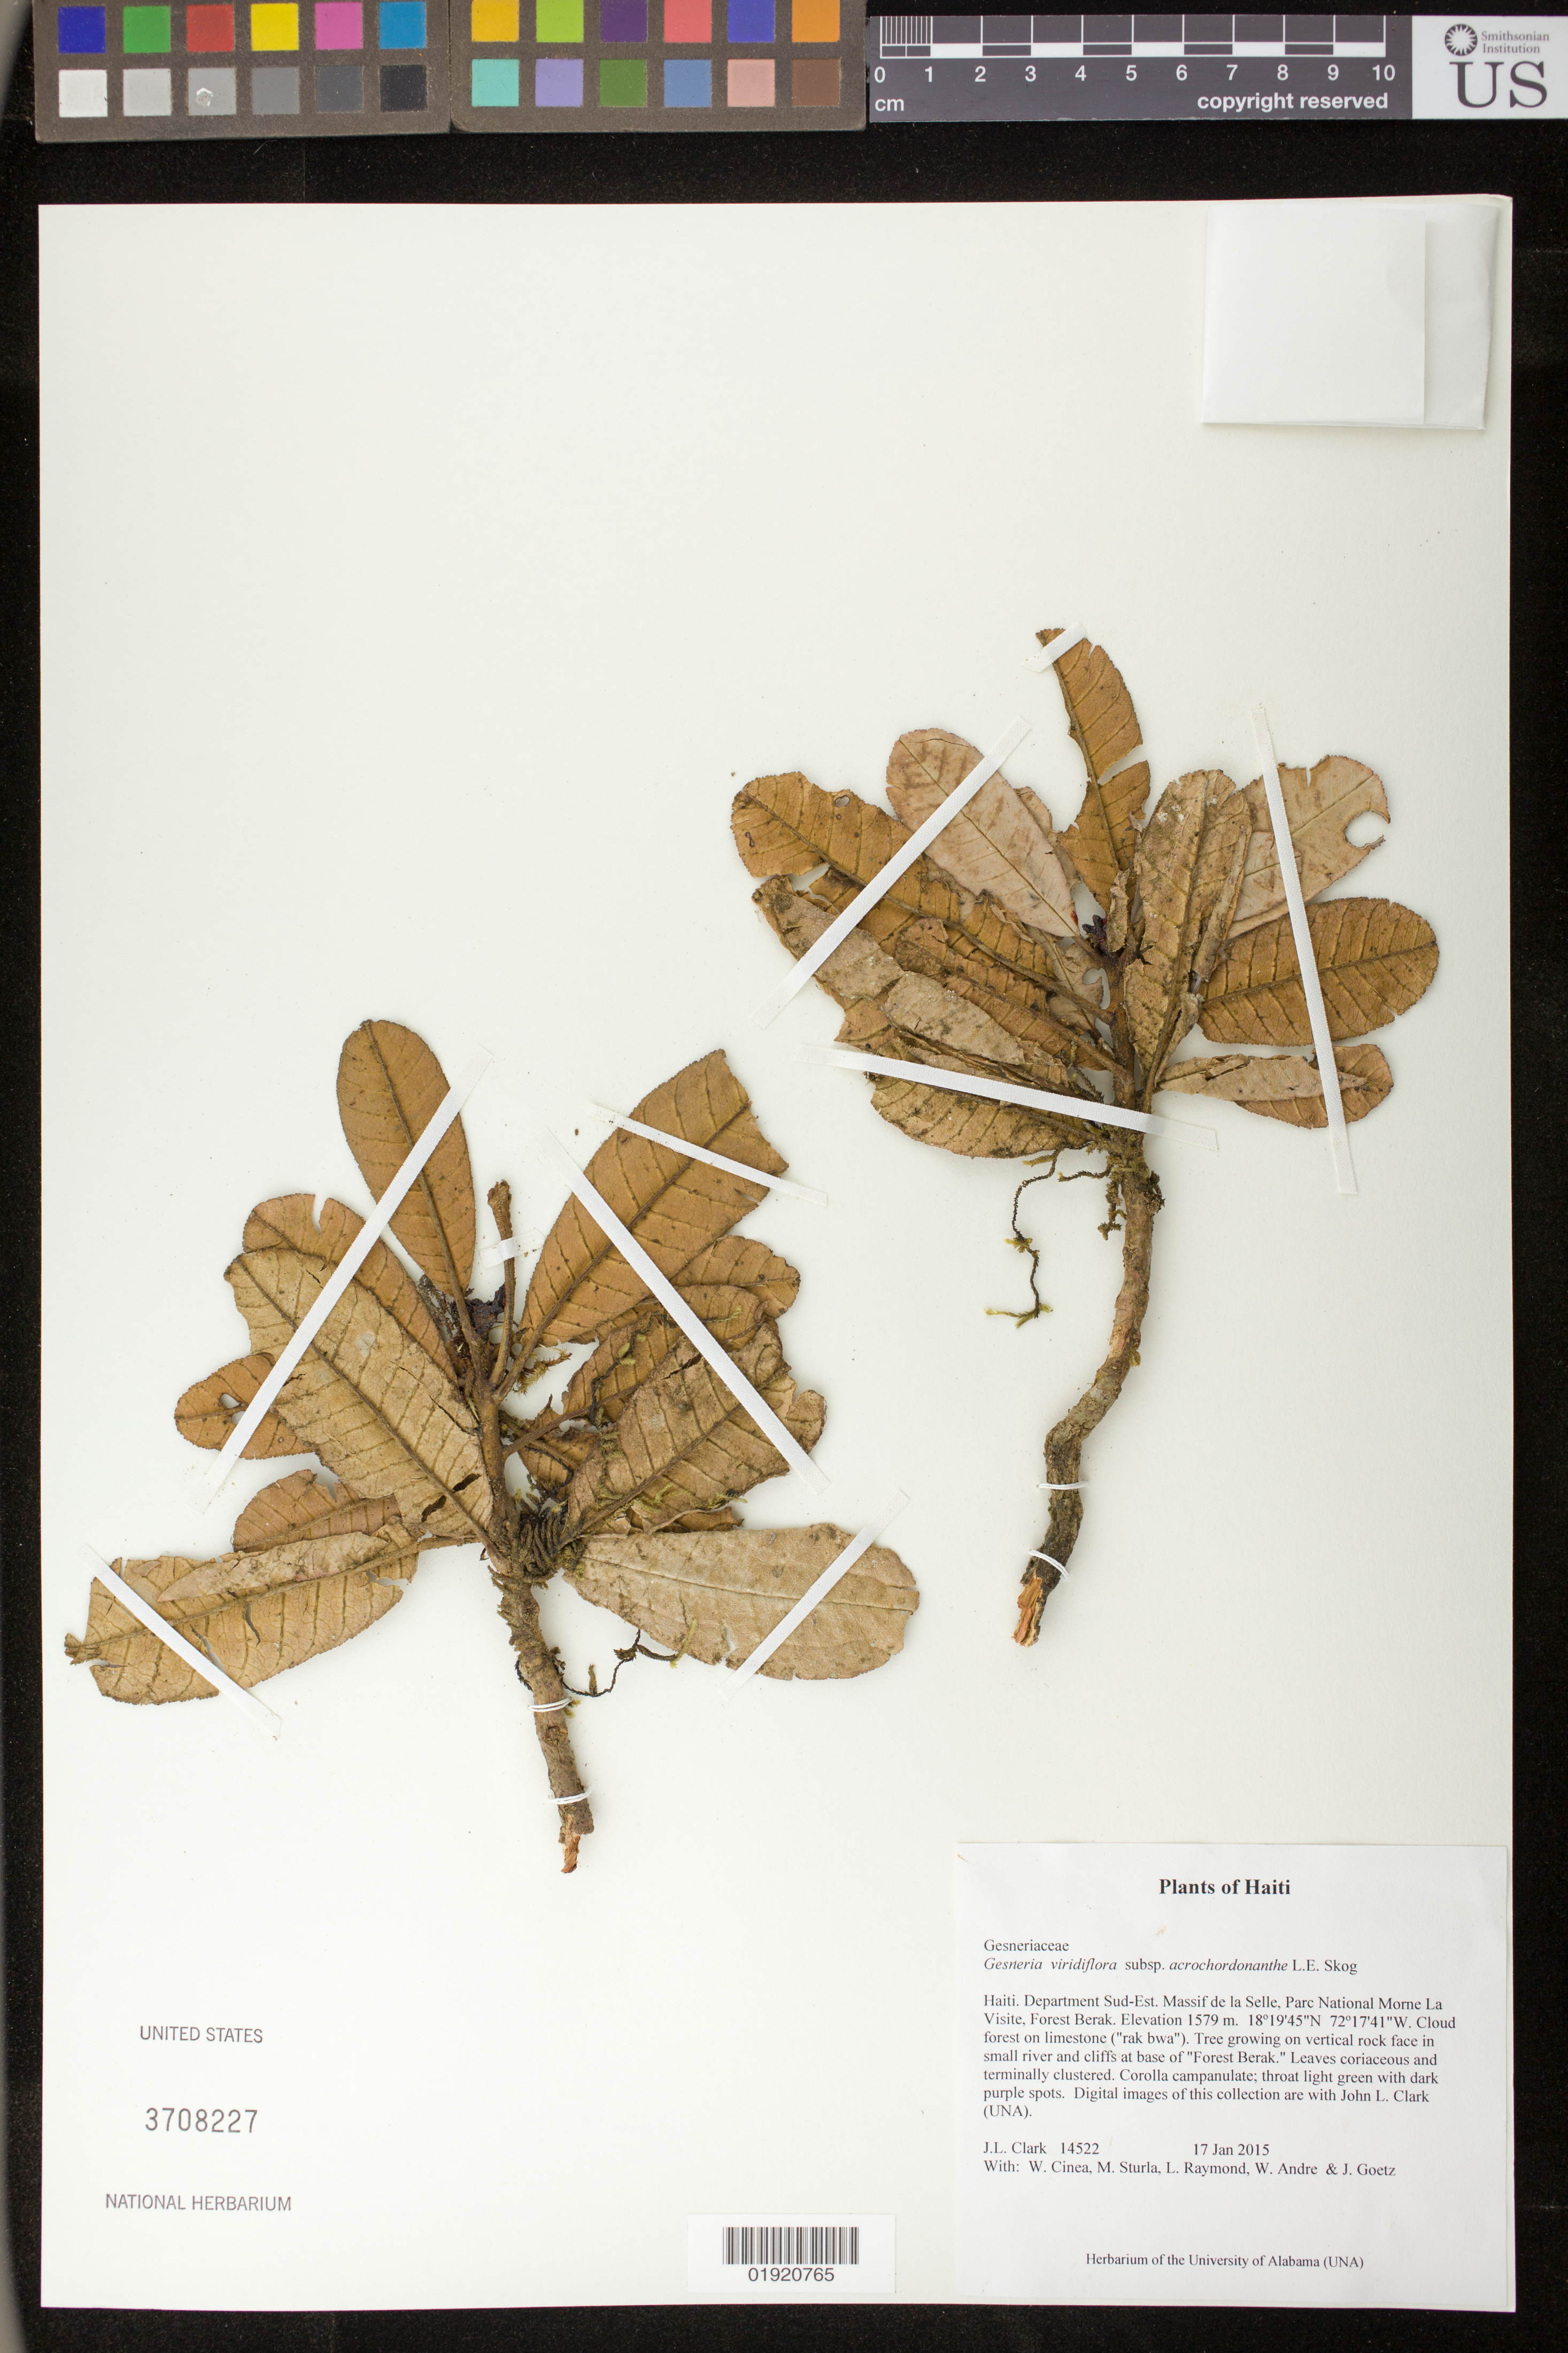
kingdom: Plantae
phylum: Tracheophyta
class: Magnoliopsida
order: Lamiales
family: Gesneriaceae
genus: Gesneria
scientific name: Gesneria viridiflora subsp. acrochordonanthe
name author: L.E. Skog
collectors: J. L. Clark, W. Cinea, M. Sturla, L. Raymond, W. Andre & J. Goetz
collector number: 14522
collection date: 2015-01-17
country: Haiti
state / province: Sud-Est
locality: Haiti. Department Sud-Est. Massif de la Selle, Parc National Morne La Visite, Forest Berak.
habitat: Cloud forest on limestone ("rak bwa").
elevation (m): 1579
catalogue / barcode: US 3708227